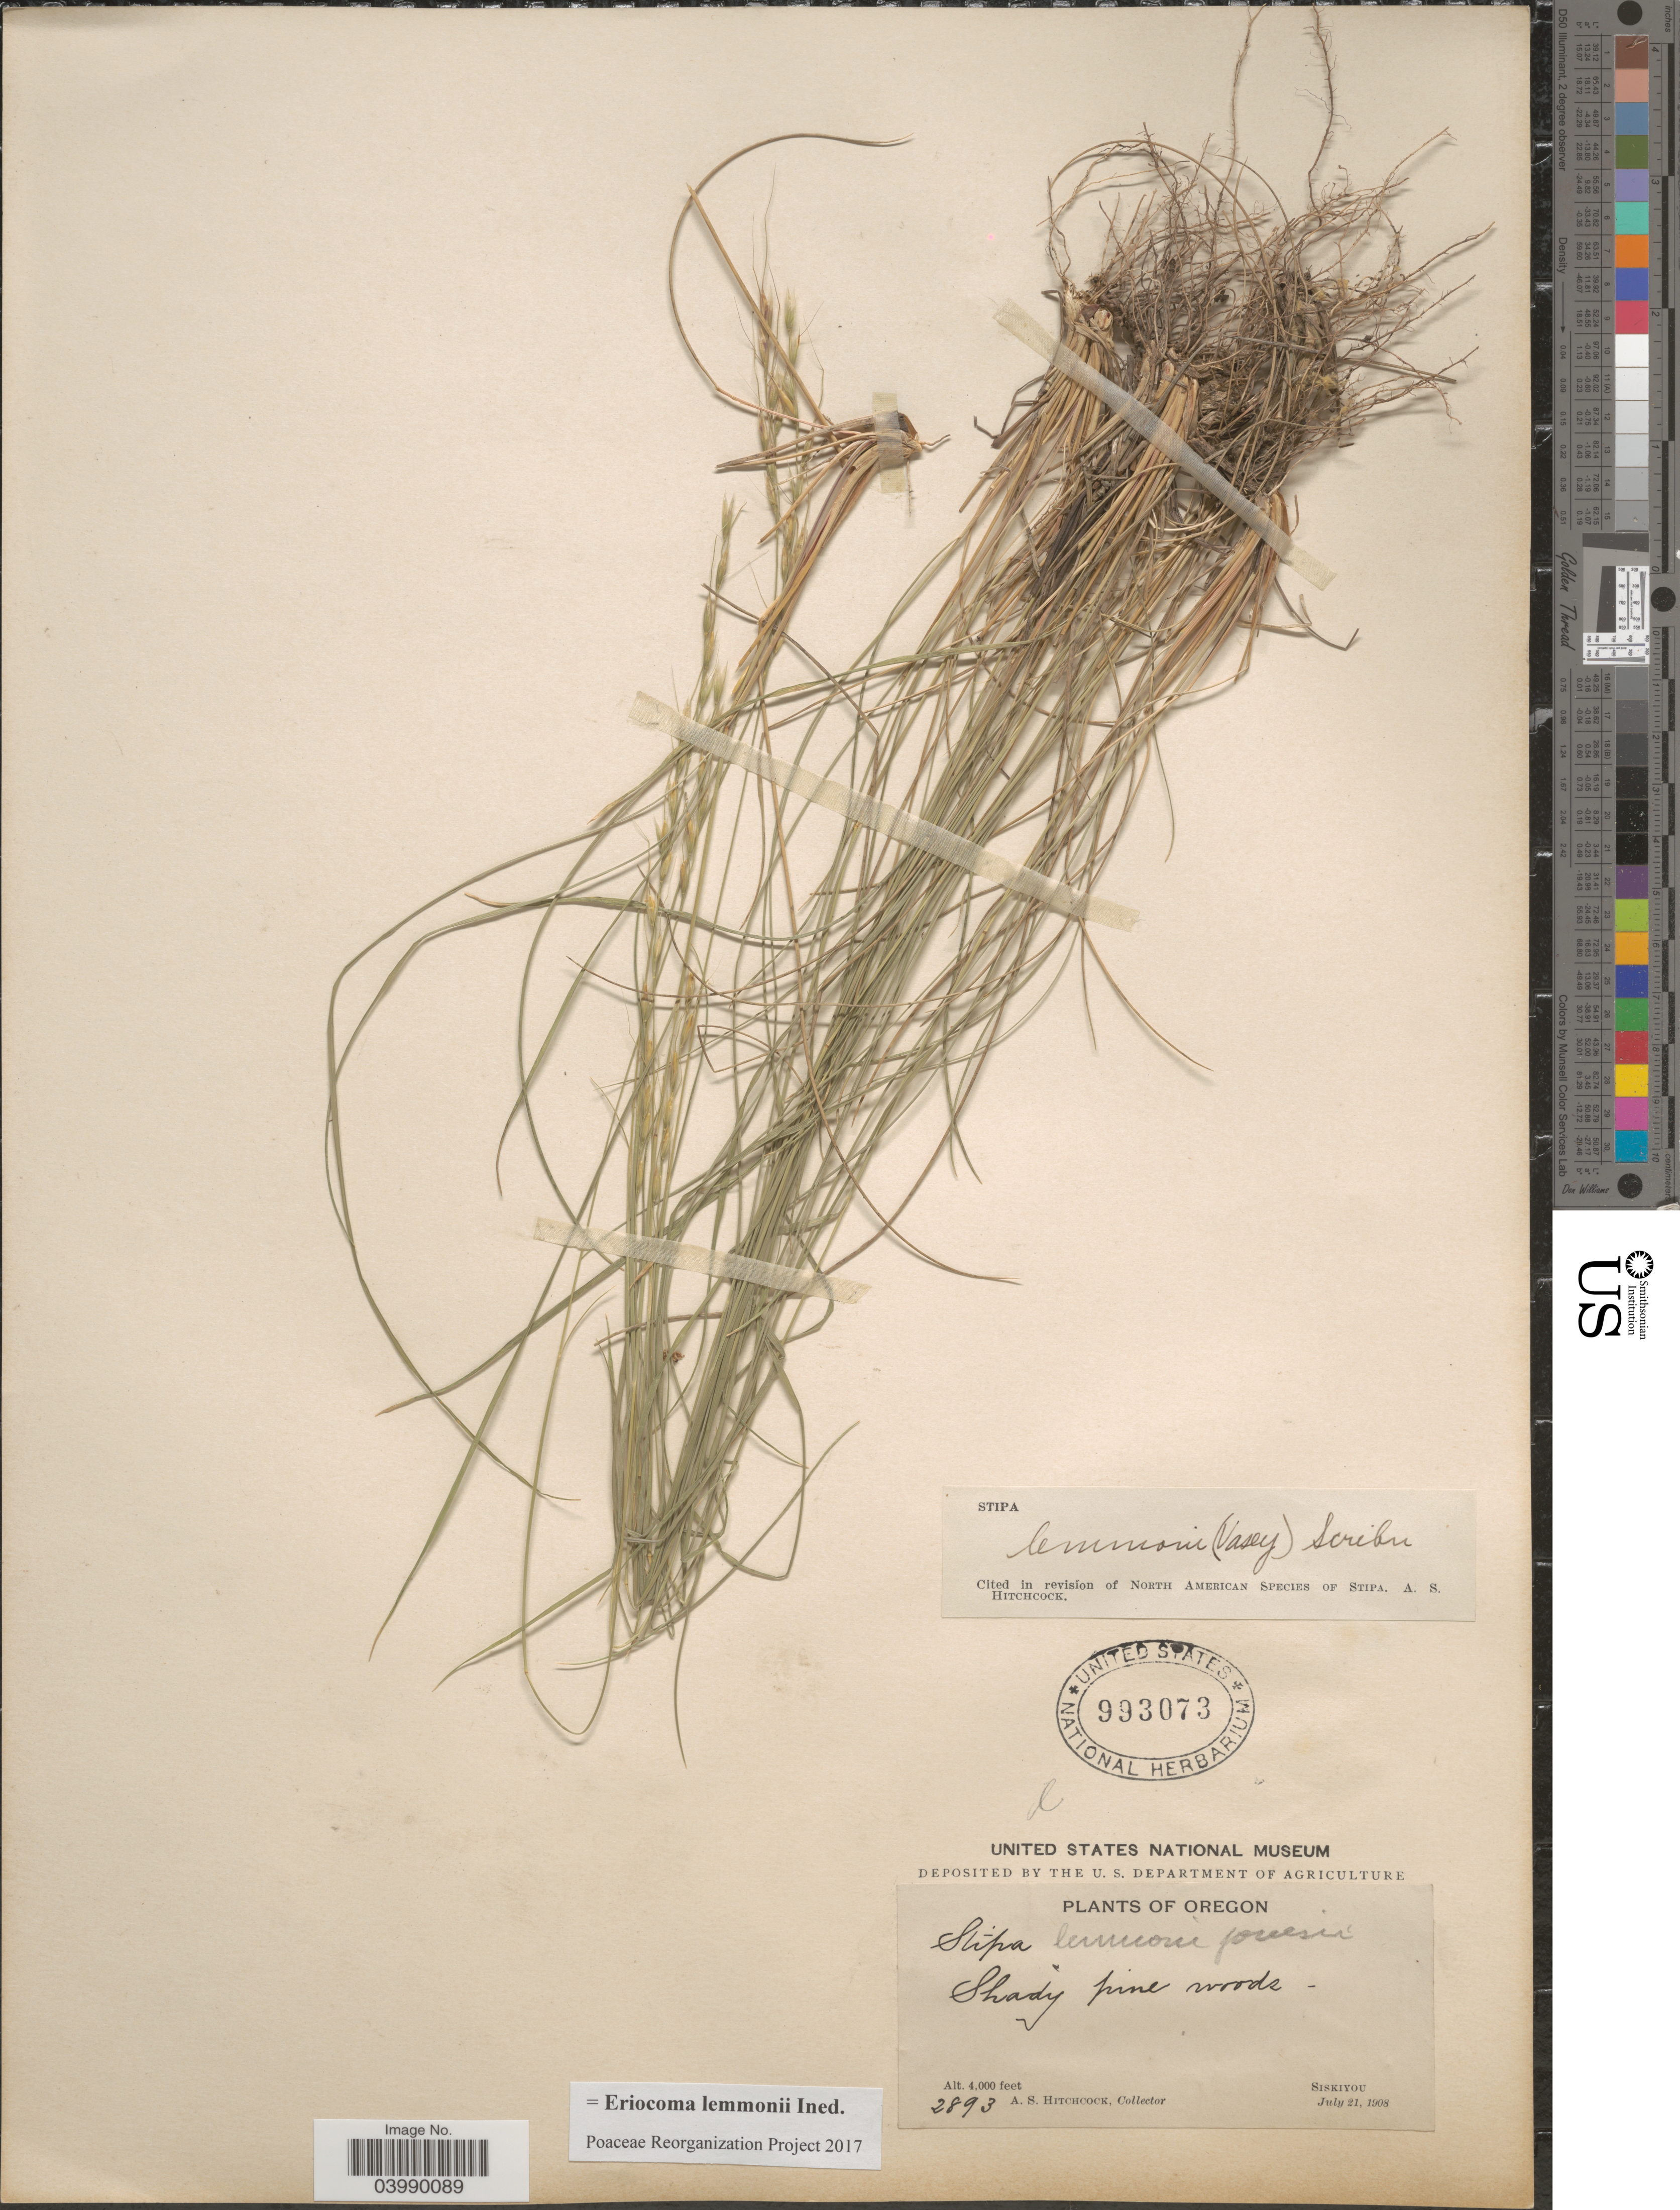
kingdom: Plantae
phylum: Tracheophyta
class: Liliopsida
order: Poales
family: Poaceae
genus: Eriocoma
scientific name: Eriocoma lemmonii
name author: (Vasey) Romasch.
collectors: A. S. Hitchcock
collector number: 2893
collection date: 1908-07-21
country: United States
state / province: Oregon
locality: Siskiyou.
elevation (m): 1219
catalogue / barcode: US 993073